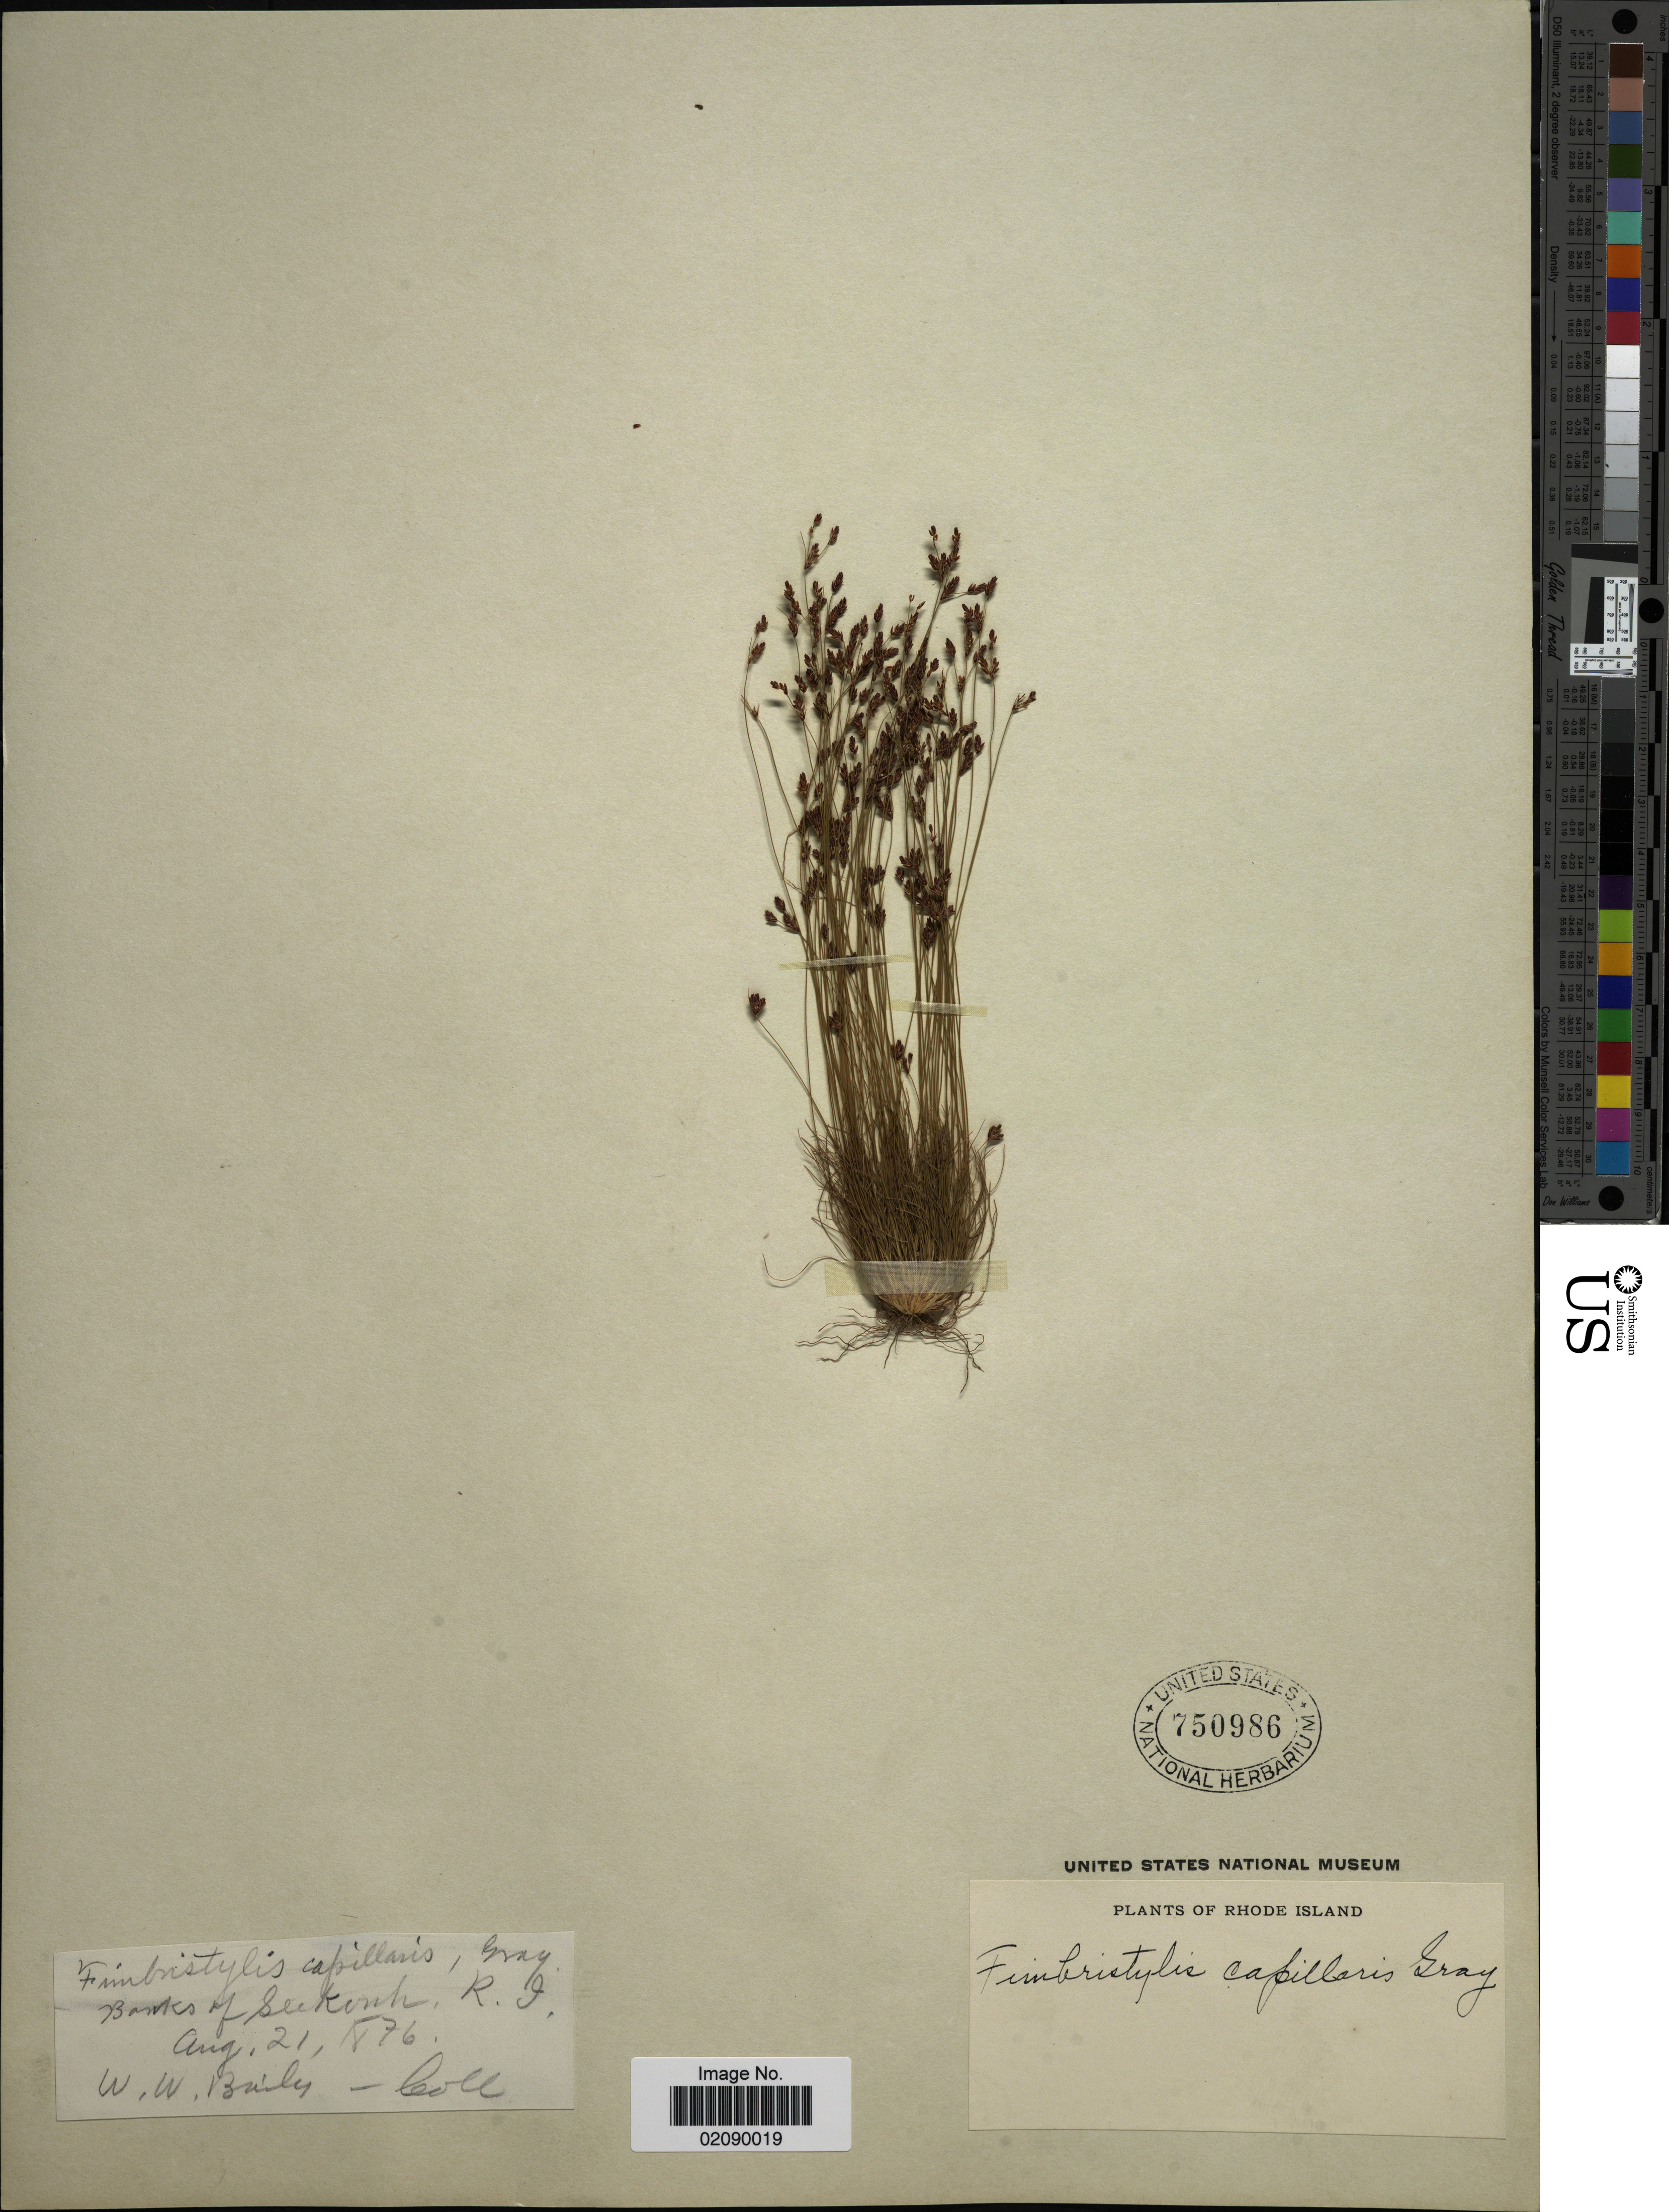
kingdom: Plantae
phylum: Tracheophyta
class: Liliopsida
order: Poales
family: Cyperaceae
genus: Bulbostylis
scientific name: Bulbostylis capillaris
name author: (L.) Kunth ex C.B. Clarke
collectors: W. W. Bailey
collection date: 1876-08-21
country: United States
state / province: Rhode Island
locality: Banks of Seekonk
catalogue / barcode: US 750986